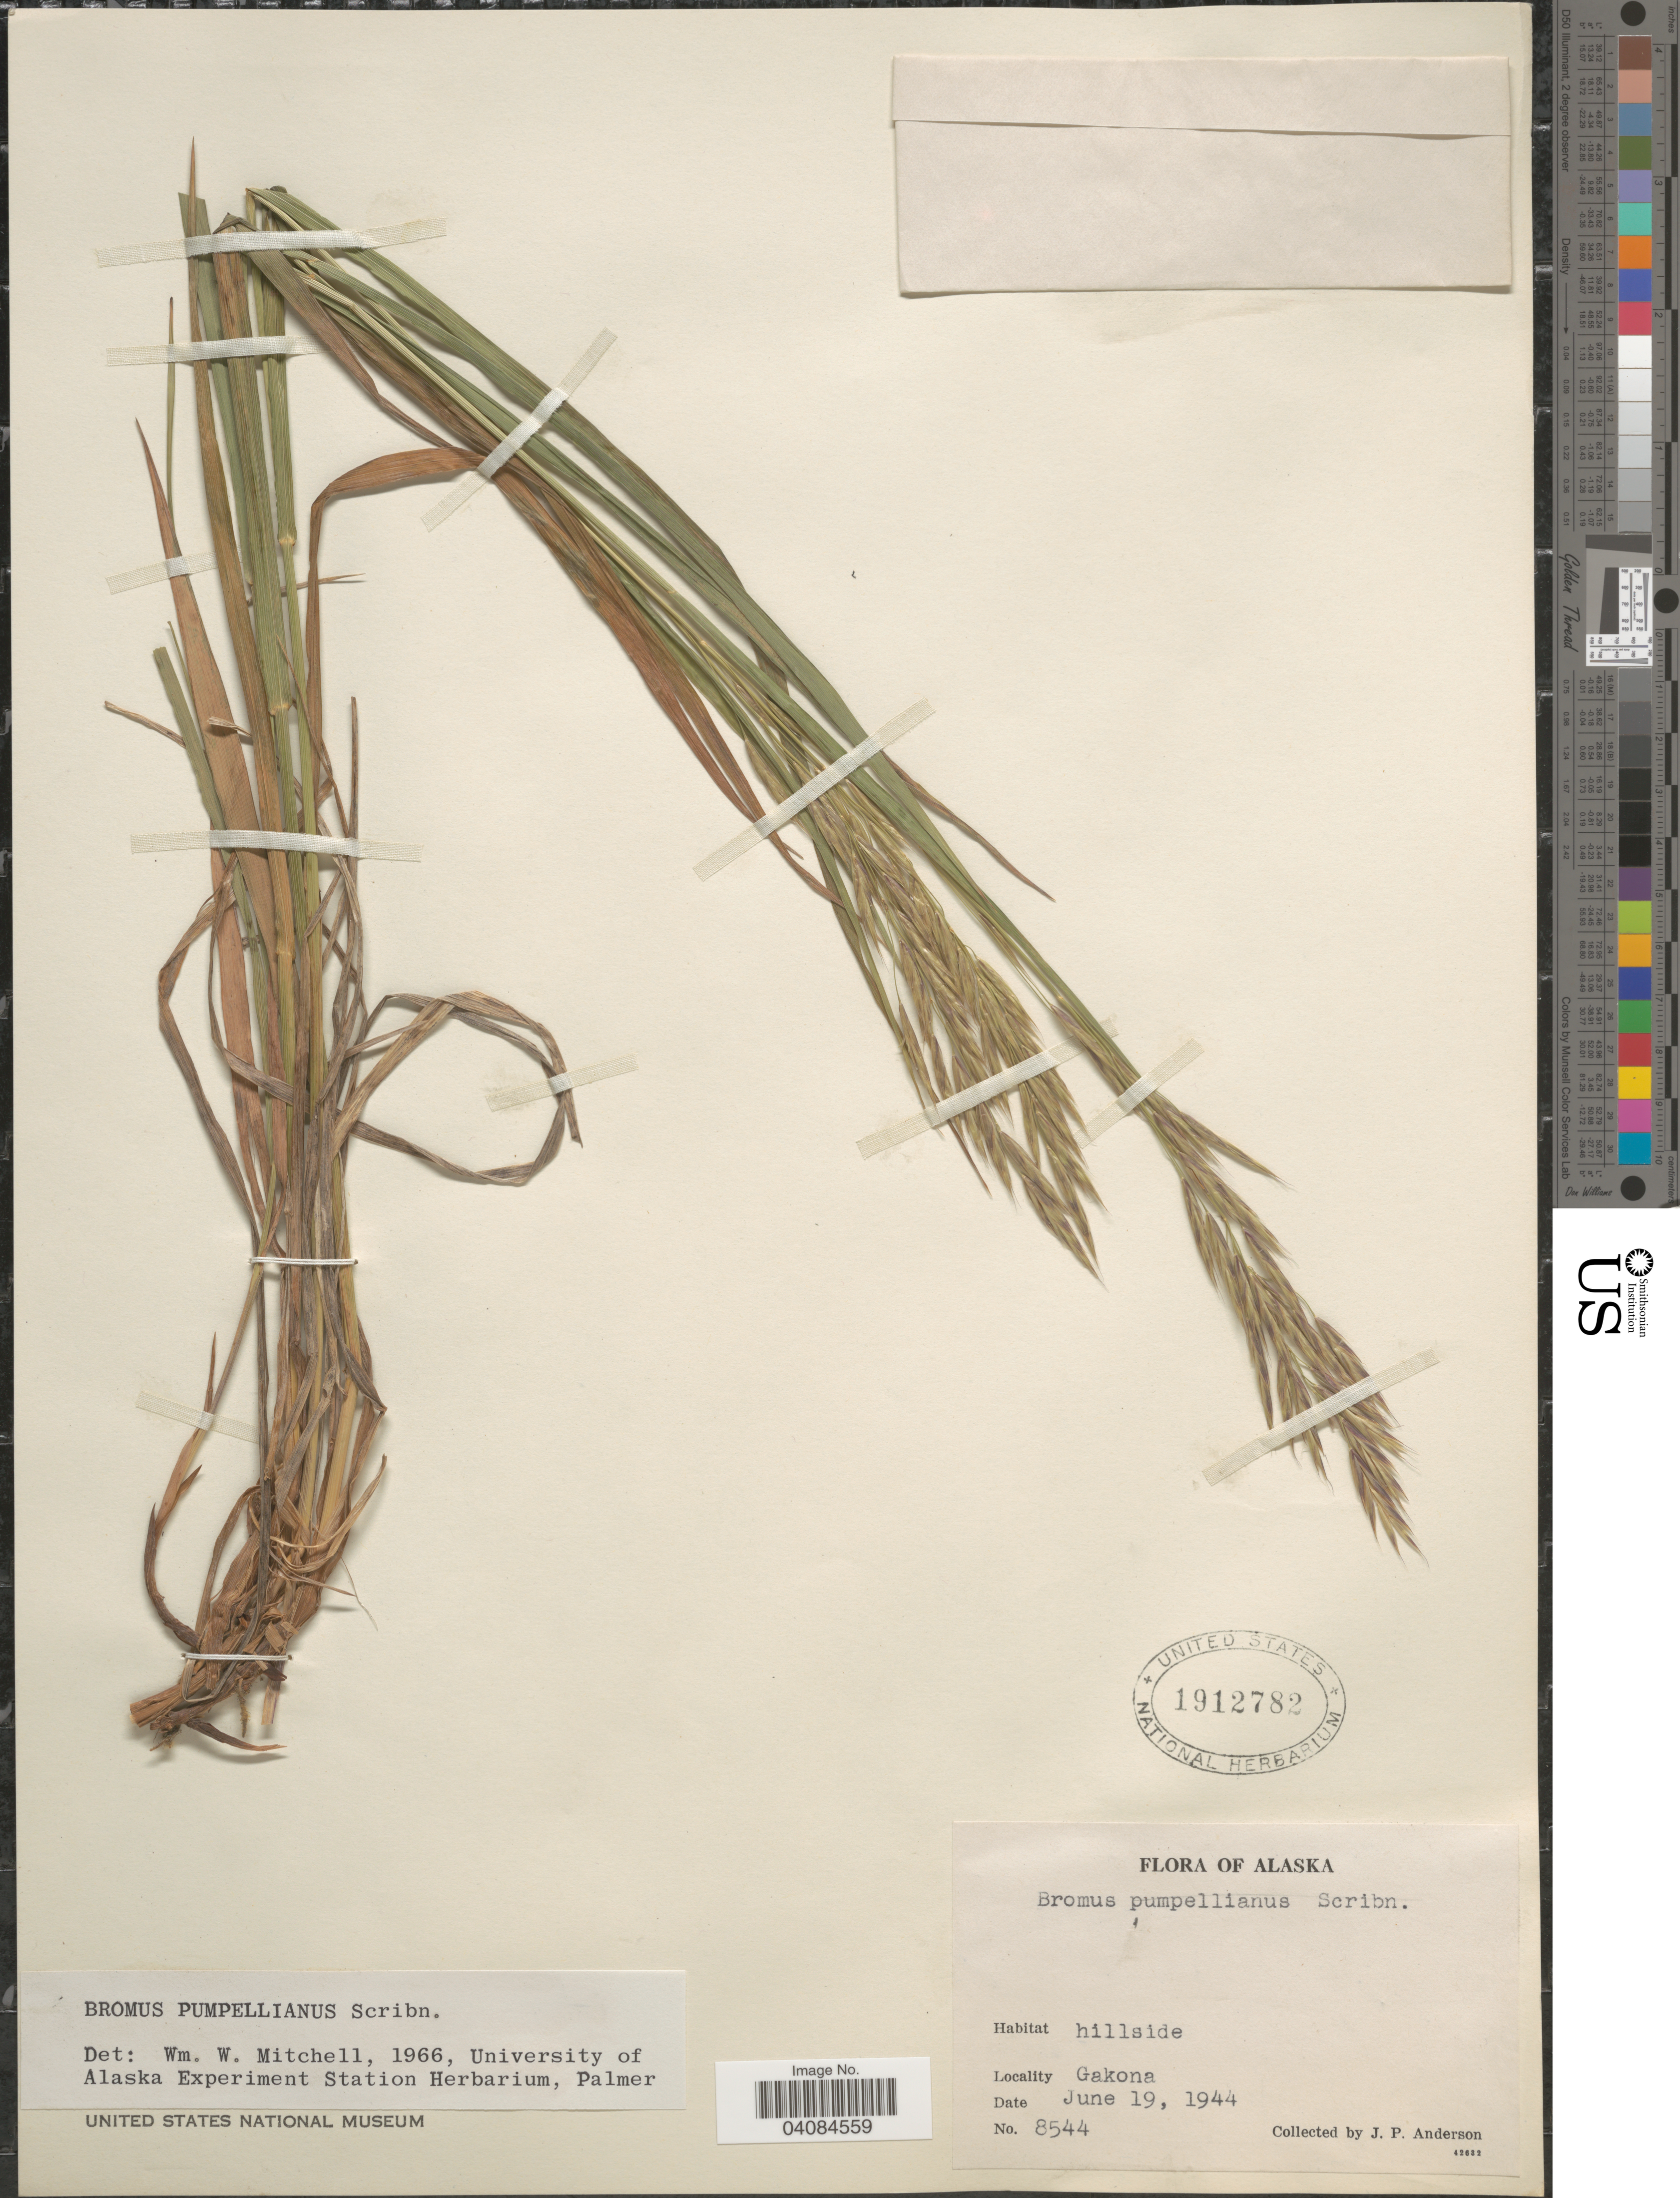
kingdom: Plantae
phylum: Tracheophyta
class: Liliopsida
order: Poales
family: Poaceae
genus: Bromus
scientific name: Bromus pumpellianus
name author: Scribn.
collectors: J. P. Anderson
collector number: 8544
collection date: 1944-06-19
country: United States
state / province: Alaska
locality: Hillside. Gakona.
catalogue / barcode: US 1912782